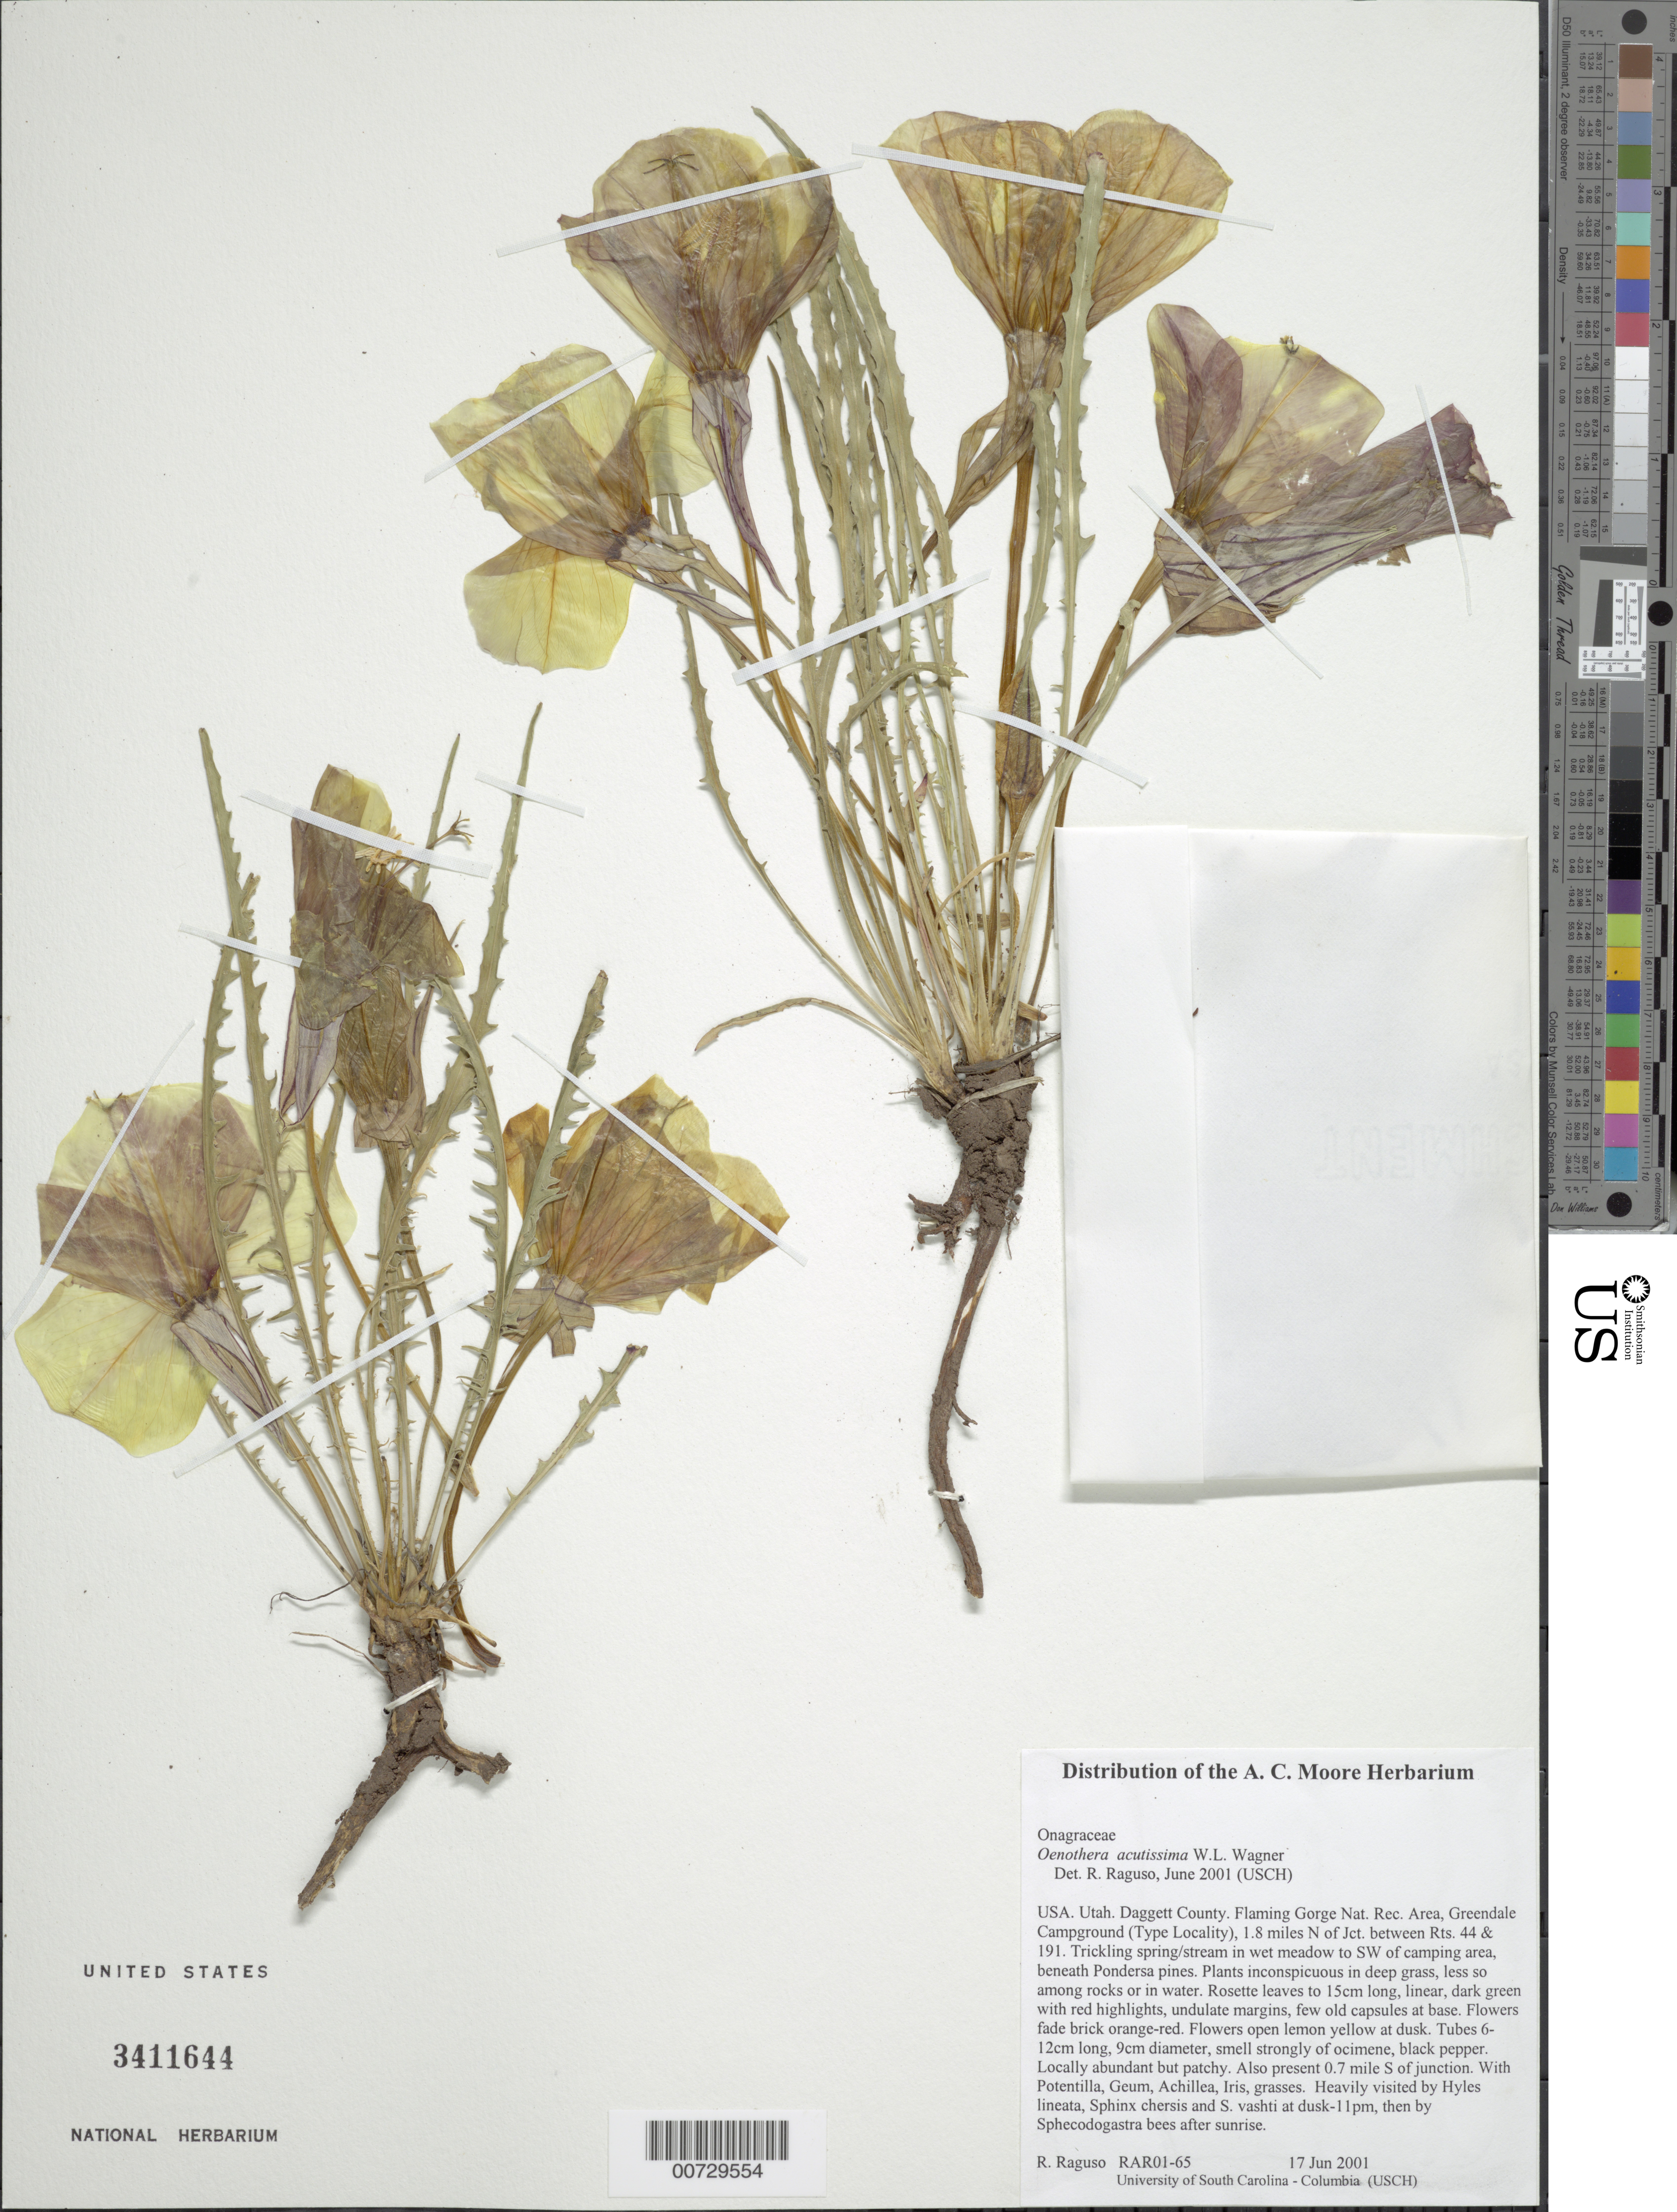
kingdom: Plantae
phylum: Tracheophyta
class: Magnoliopsida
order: Myrtales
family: Onagraceae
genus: Oenothera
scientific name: Oenothera acutissima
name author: W.L. Wagner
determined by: Raguso, Robert A.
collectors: R. Raguso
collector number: RAR01-65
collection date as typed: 17 Jun 2001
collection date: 2001-06-17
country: United States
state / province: Utah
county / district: Daggett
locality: Flaming Gorge Nat. Rec. Area, Greendale Campground (Type Locality), 1.8 miles N of Jct. between Rts. 44 & 191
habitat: Trickling spring/stream in wet meadow to SW of camping area, beneath Pondersa pines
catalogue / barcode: US 3411644